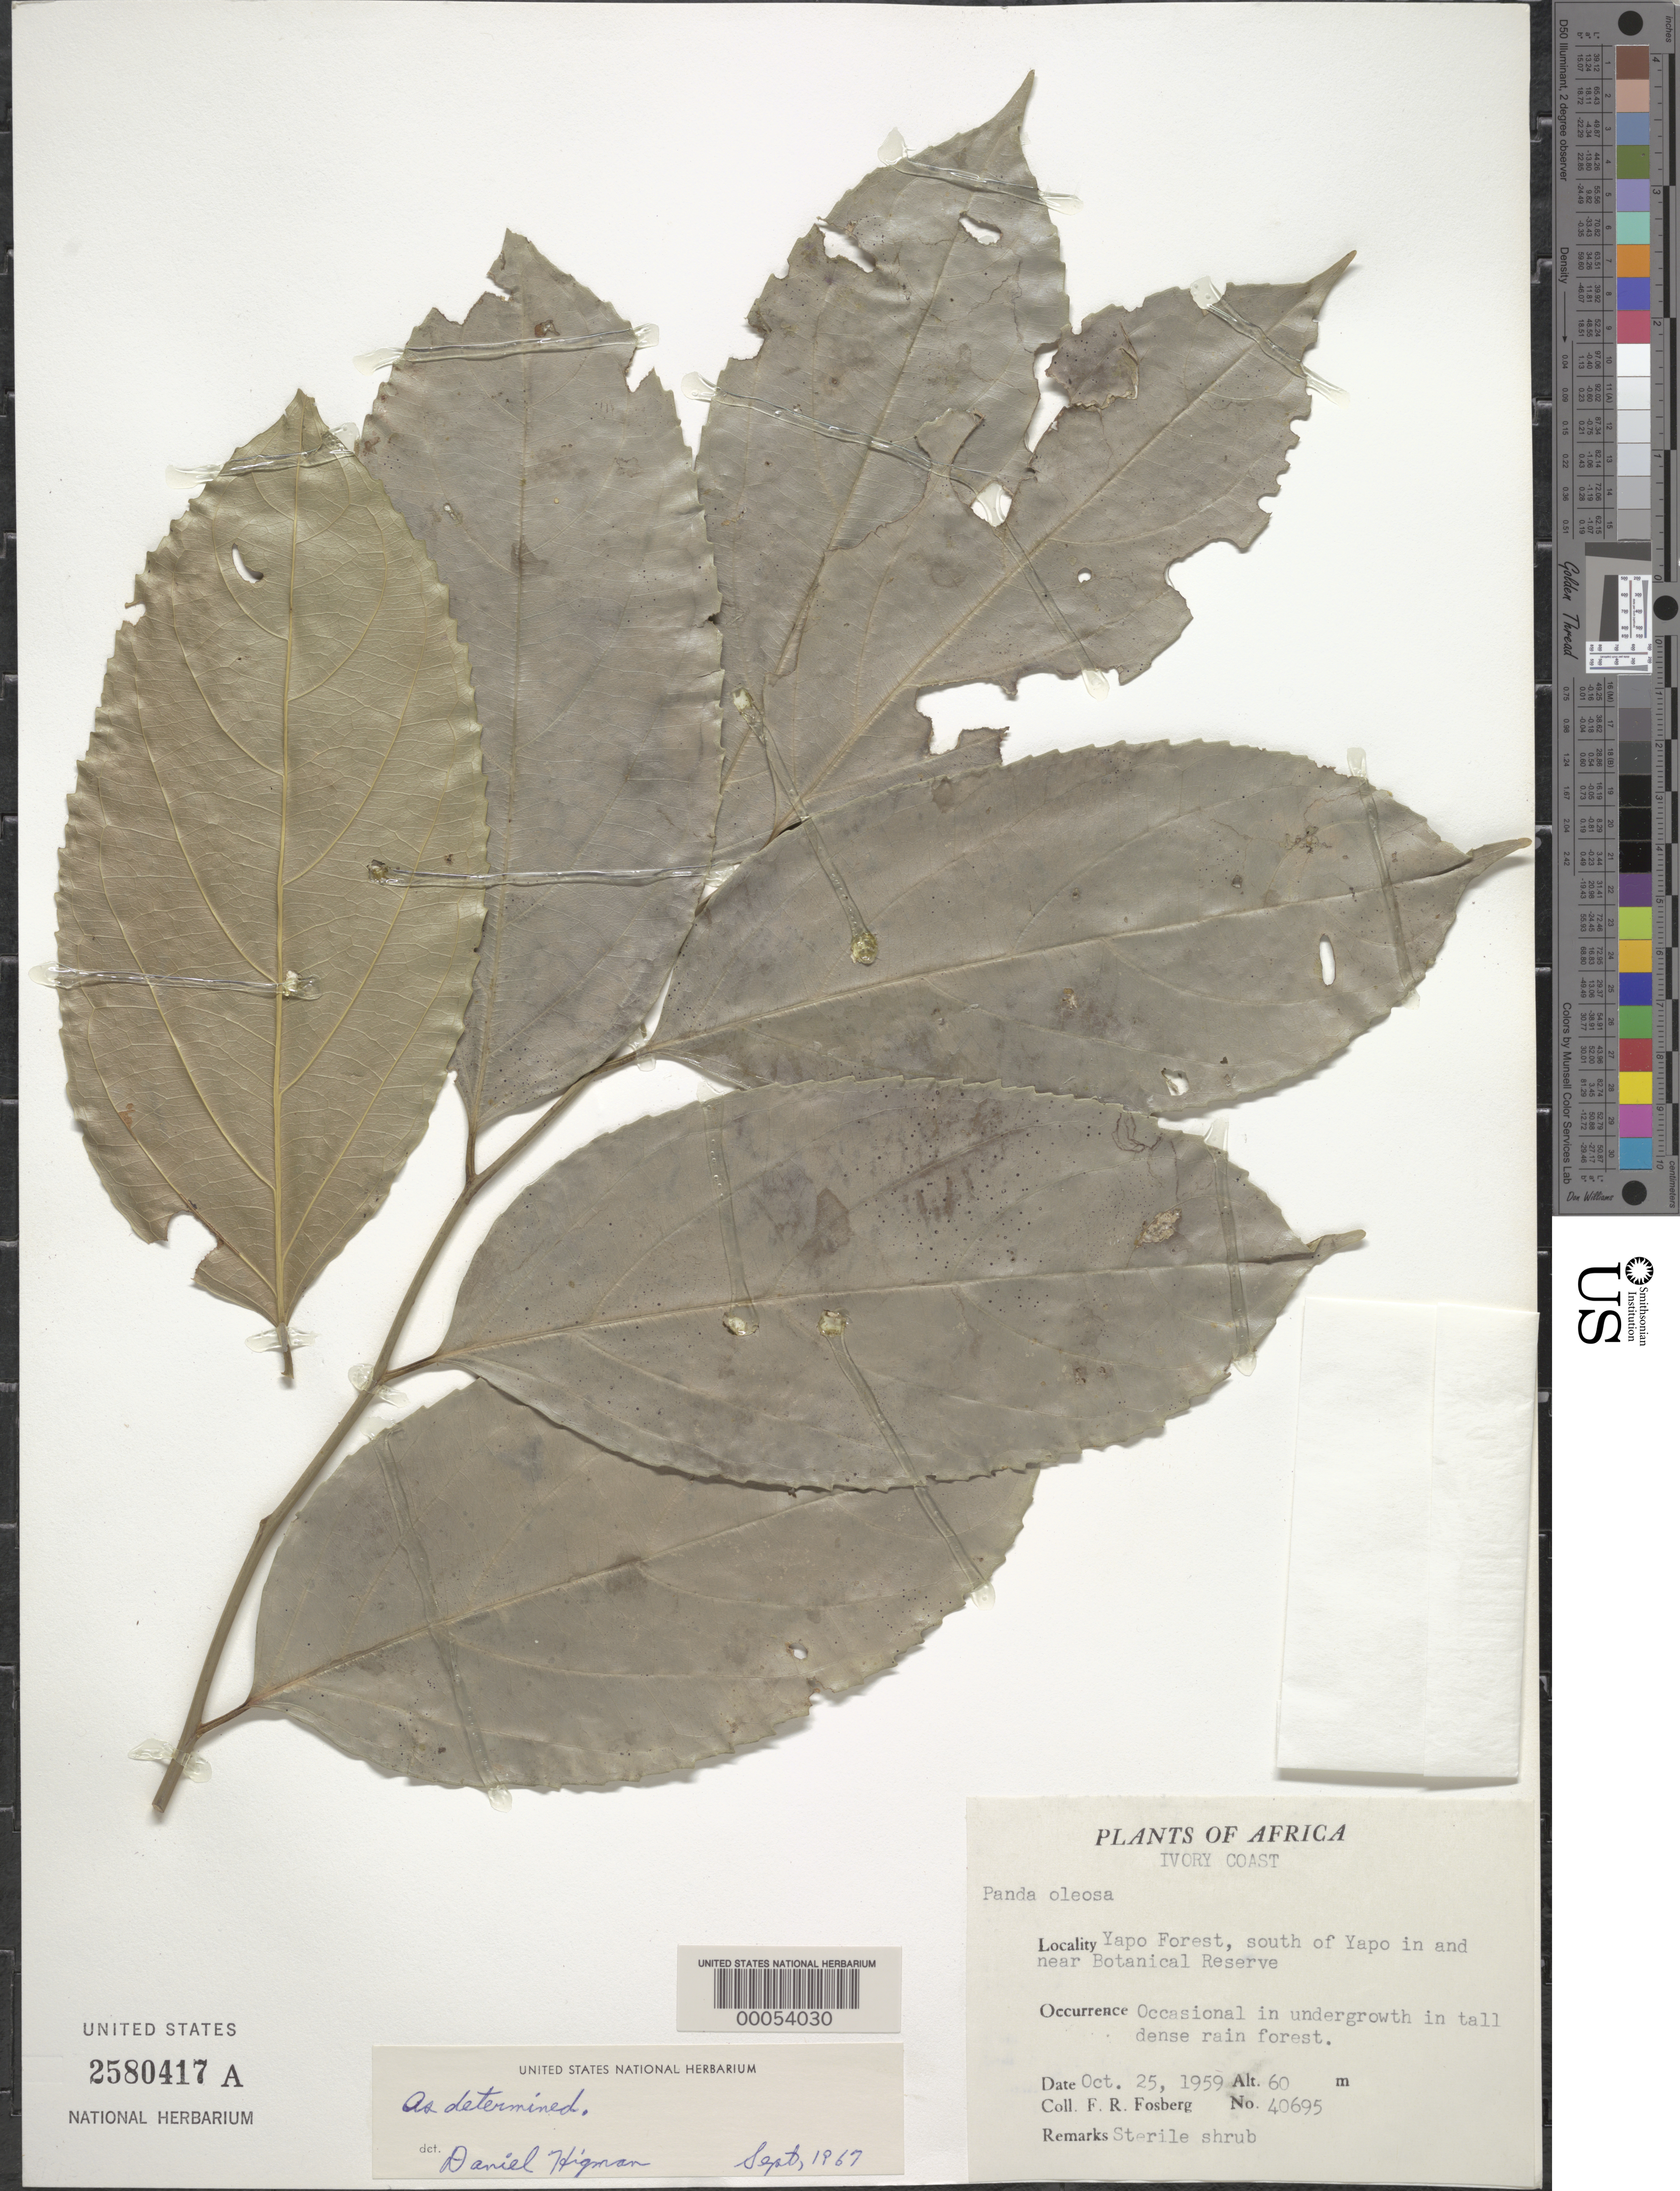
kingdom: Plantae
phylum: Tracheophyta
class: Magnoliopsida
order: Malpighiales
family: Pandaceae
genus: Panda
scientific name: Panda oleosa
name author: Pierre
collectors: F. R. Fosberg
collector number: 40695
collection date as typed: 25 Oct 1959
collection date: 1959-10-25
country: Ivory Coast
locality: Yapo Forest, S of Yapo in and near Botanical Reserve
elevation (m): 60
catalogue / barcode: US 2580417A